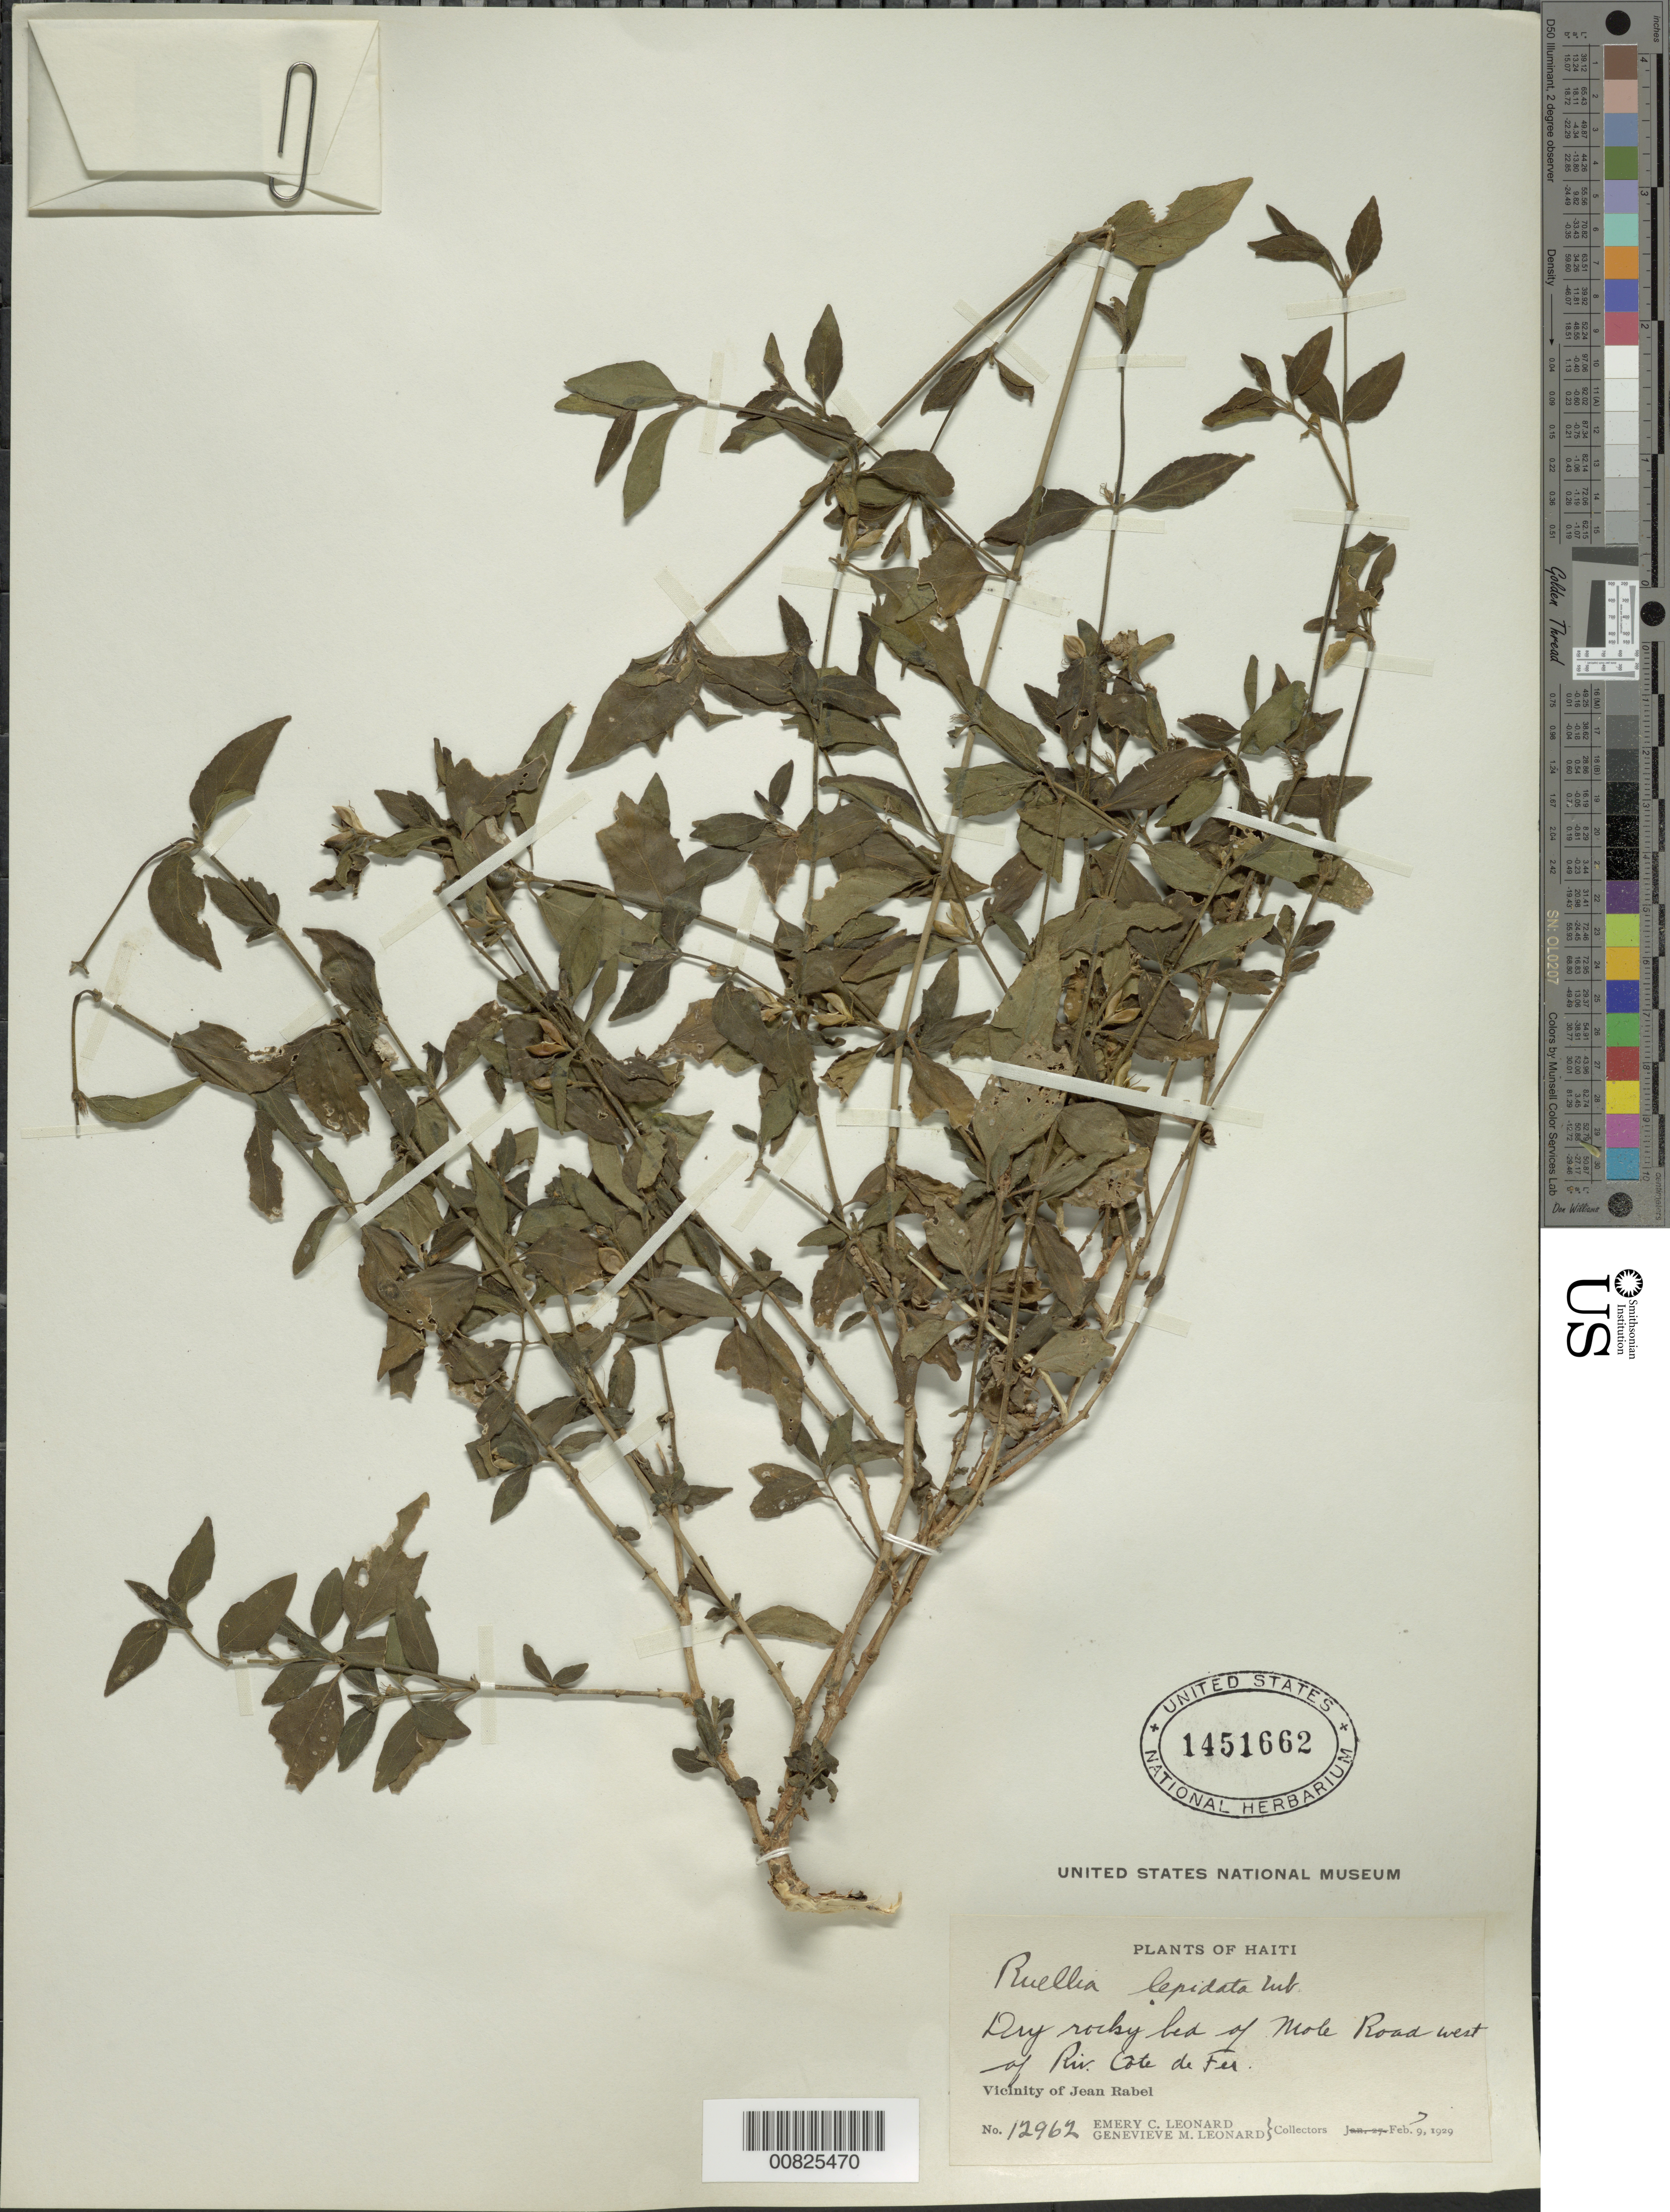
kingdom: Plantae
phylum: Tracheophyta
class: Magnoliopsida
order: Lamiales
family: Acanthaceae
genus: Ruellia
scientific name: Ruellia lepidota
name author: Urb.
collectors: E. C. Leonard & G. M. Leonard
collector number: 12962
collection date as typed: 07 Feb 1929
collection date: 1929-02-07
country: Haiti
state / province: Nord-Ouest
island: Hispaniola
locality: Vicinity of Jean Rabel, Mole Road west of Riv. Côte de Fer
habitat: Dry rocky bed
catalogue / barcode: US 1451662